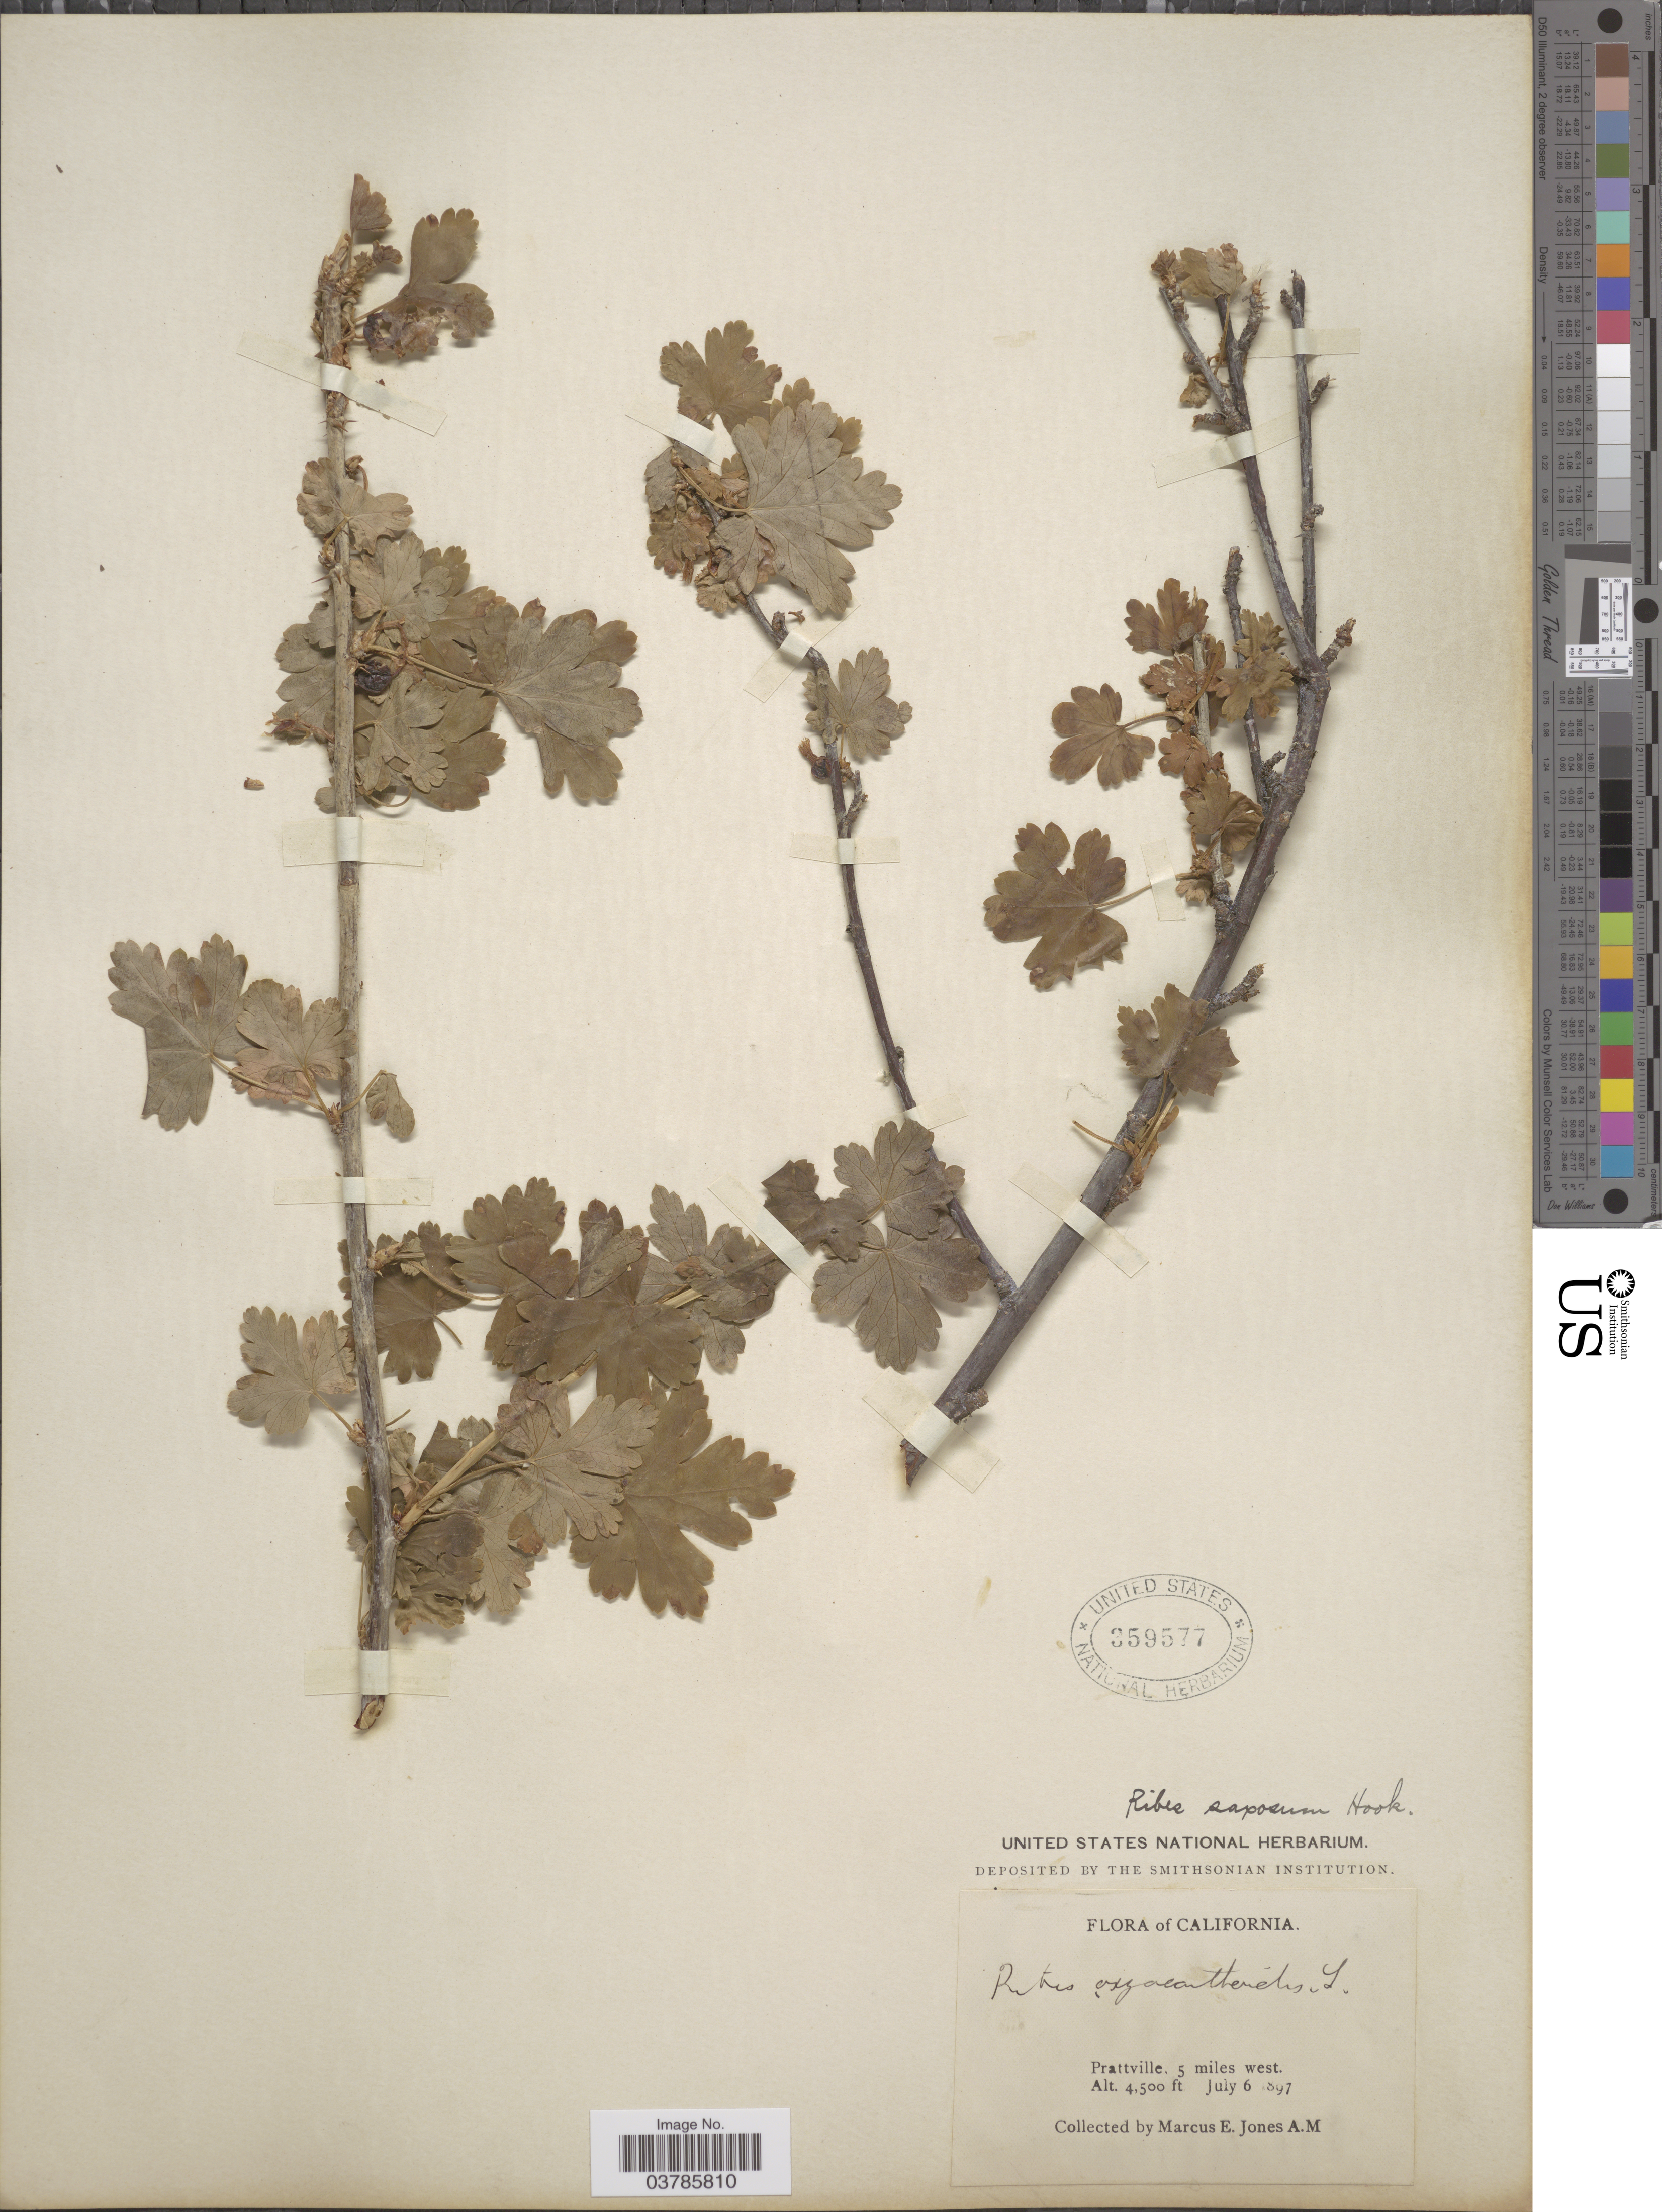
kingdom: Plantae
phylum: Tracheophyta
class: Magnoliopsida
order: Saxifragales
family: Grossulariaceae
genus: Ribes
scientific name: Ribes inerme var. inerme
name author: Rydb.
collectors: M. E. Jones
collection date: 1897-07-06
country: United States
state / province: California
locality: Prattville. 5 miles west.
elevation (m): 1372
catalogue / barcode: US 359577